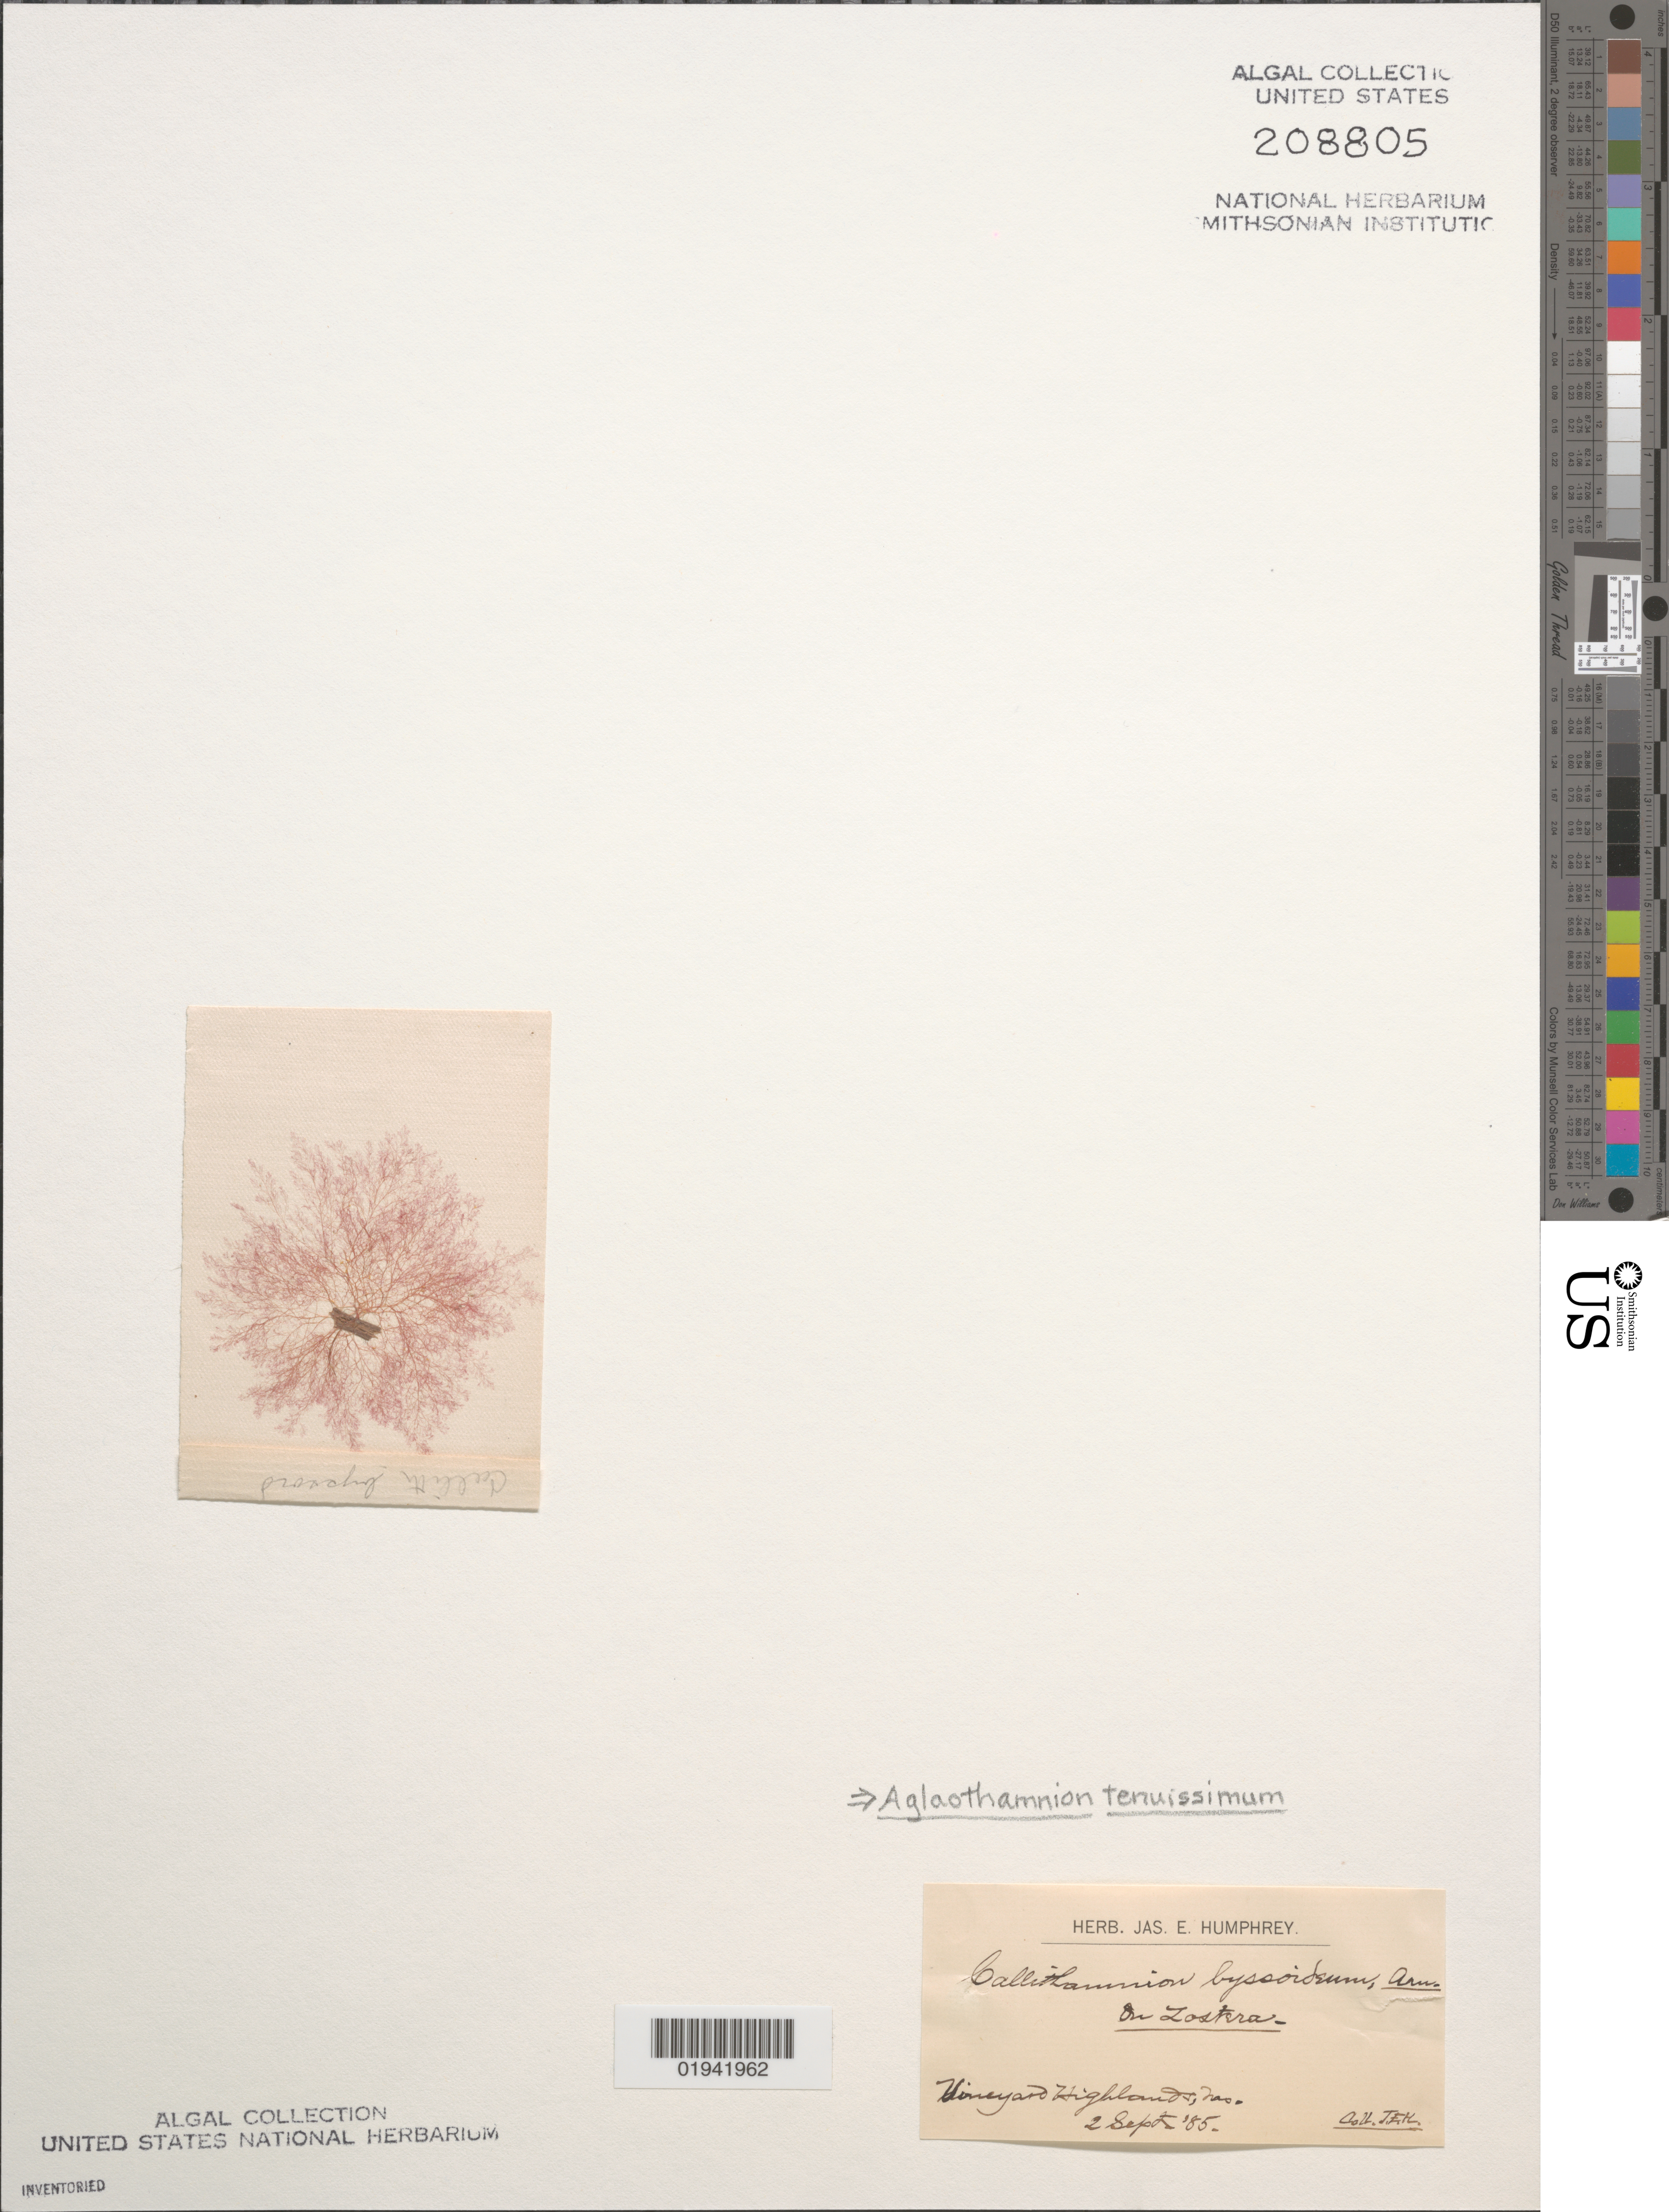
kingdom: Plantae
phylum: Rhodophyta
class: Florideophyceae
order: Ceramiales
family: Callithamniaceae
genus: Aglaothamnion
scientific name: Aglaothamnion tenuissimum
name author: (Bonnem.) Feldm.-Maz.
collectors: J. Humphrey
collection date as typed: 02 Sep 1885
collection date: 1885-09-02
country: United States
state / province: Massachusetts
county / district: Dukes County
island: Martha's Vineyard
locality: Vineyard Highlands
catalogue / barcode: US 208805